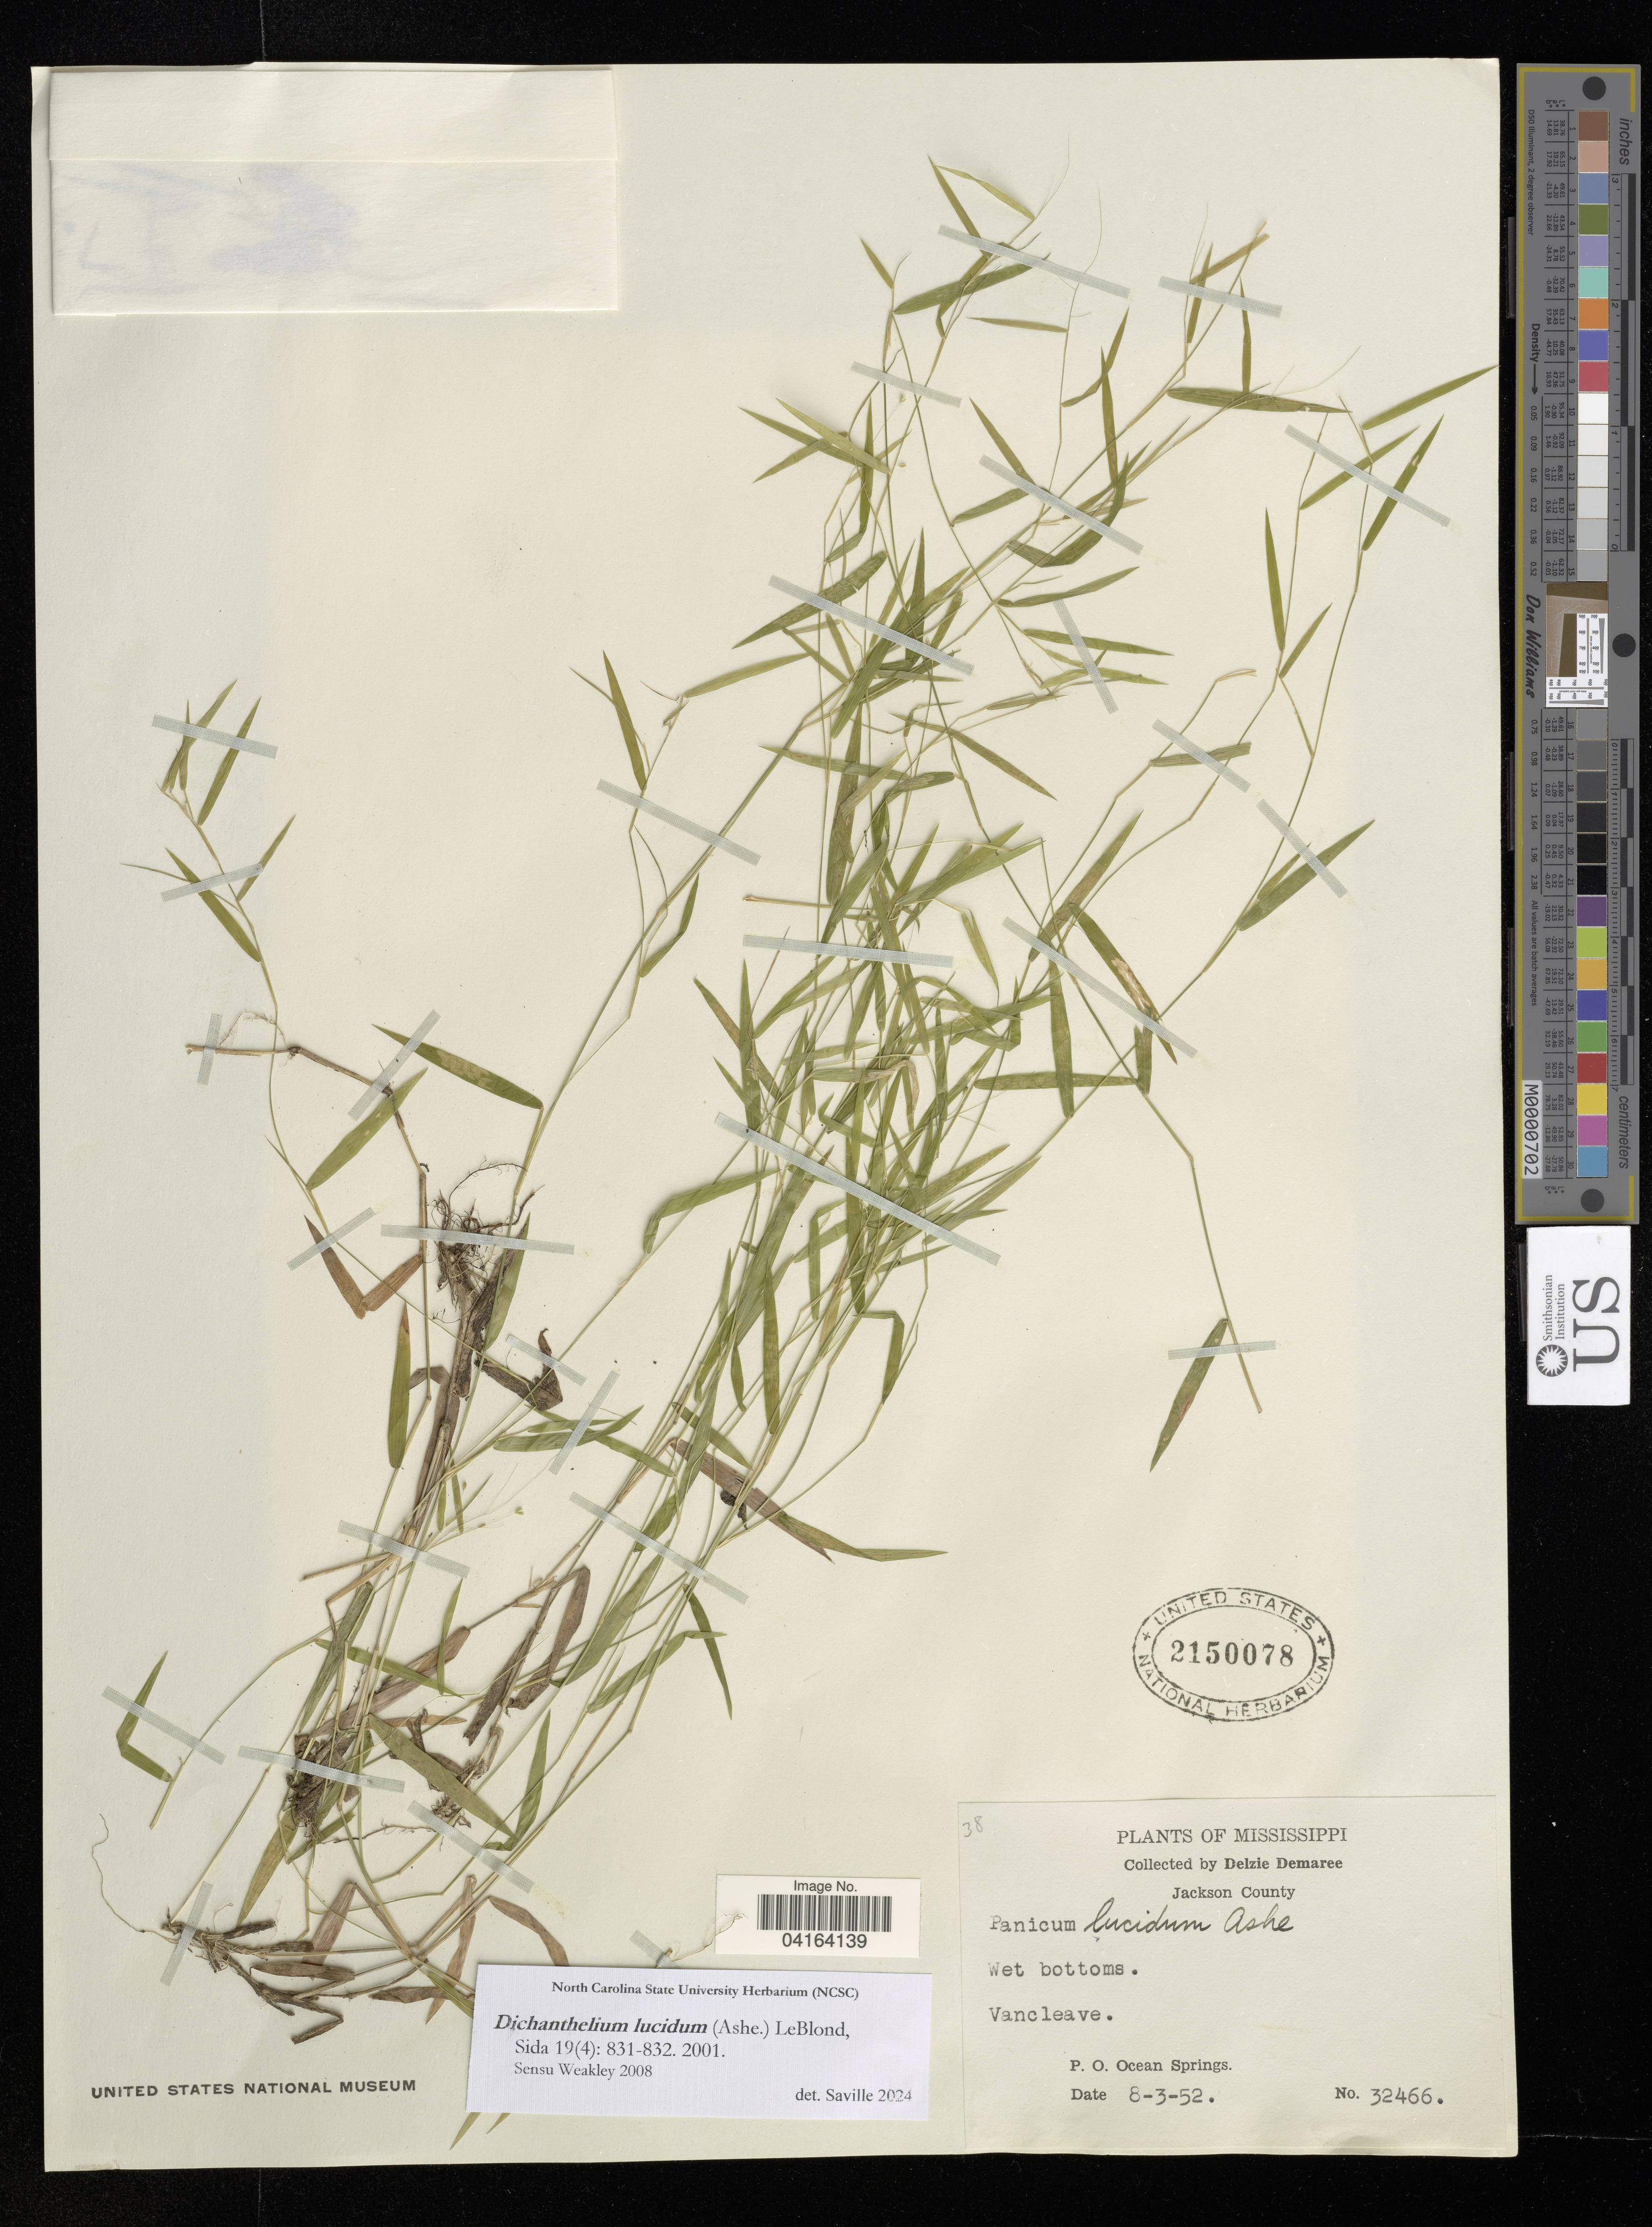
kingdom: Plantae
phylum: Tracheophyta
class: Liliopsida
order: Poales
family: Poaceae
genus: Dichanthelium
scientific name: Dichanthelium lucidum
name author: (Ashe) LeBlond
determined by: Saville, A. C., (NCSC), North Carolina State University (UNITED STATES)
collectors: D. Demaree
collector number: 32466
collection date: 1952-03-08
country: United States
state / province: Mississippi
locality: Jackson County. P. O. Ocean Springs.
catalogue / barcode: US 2150078